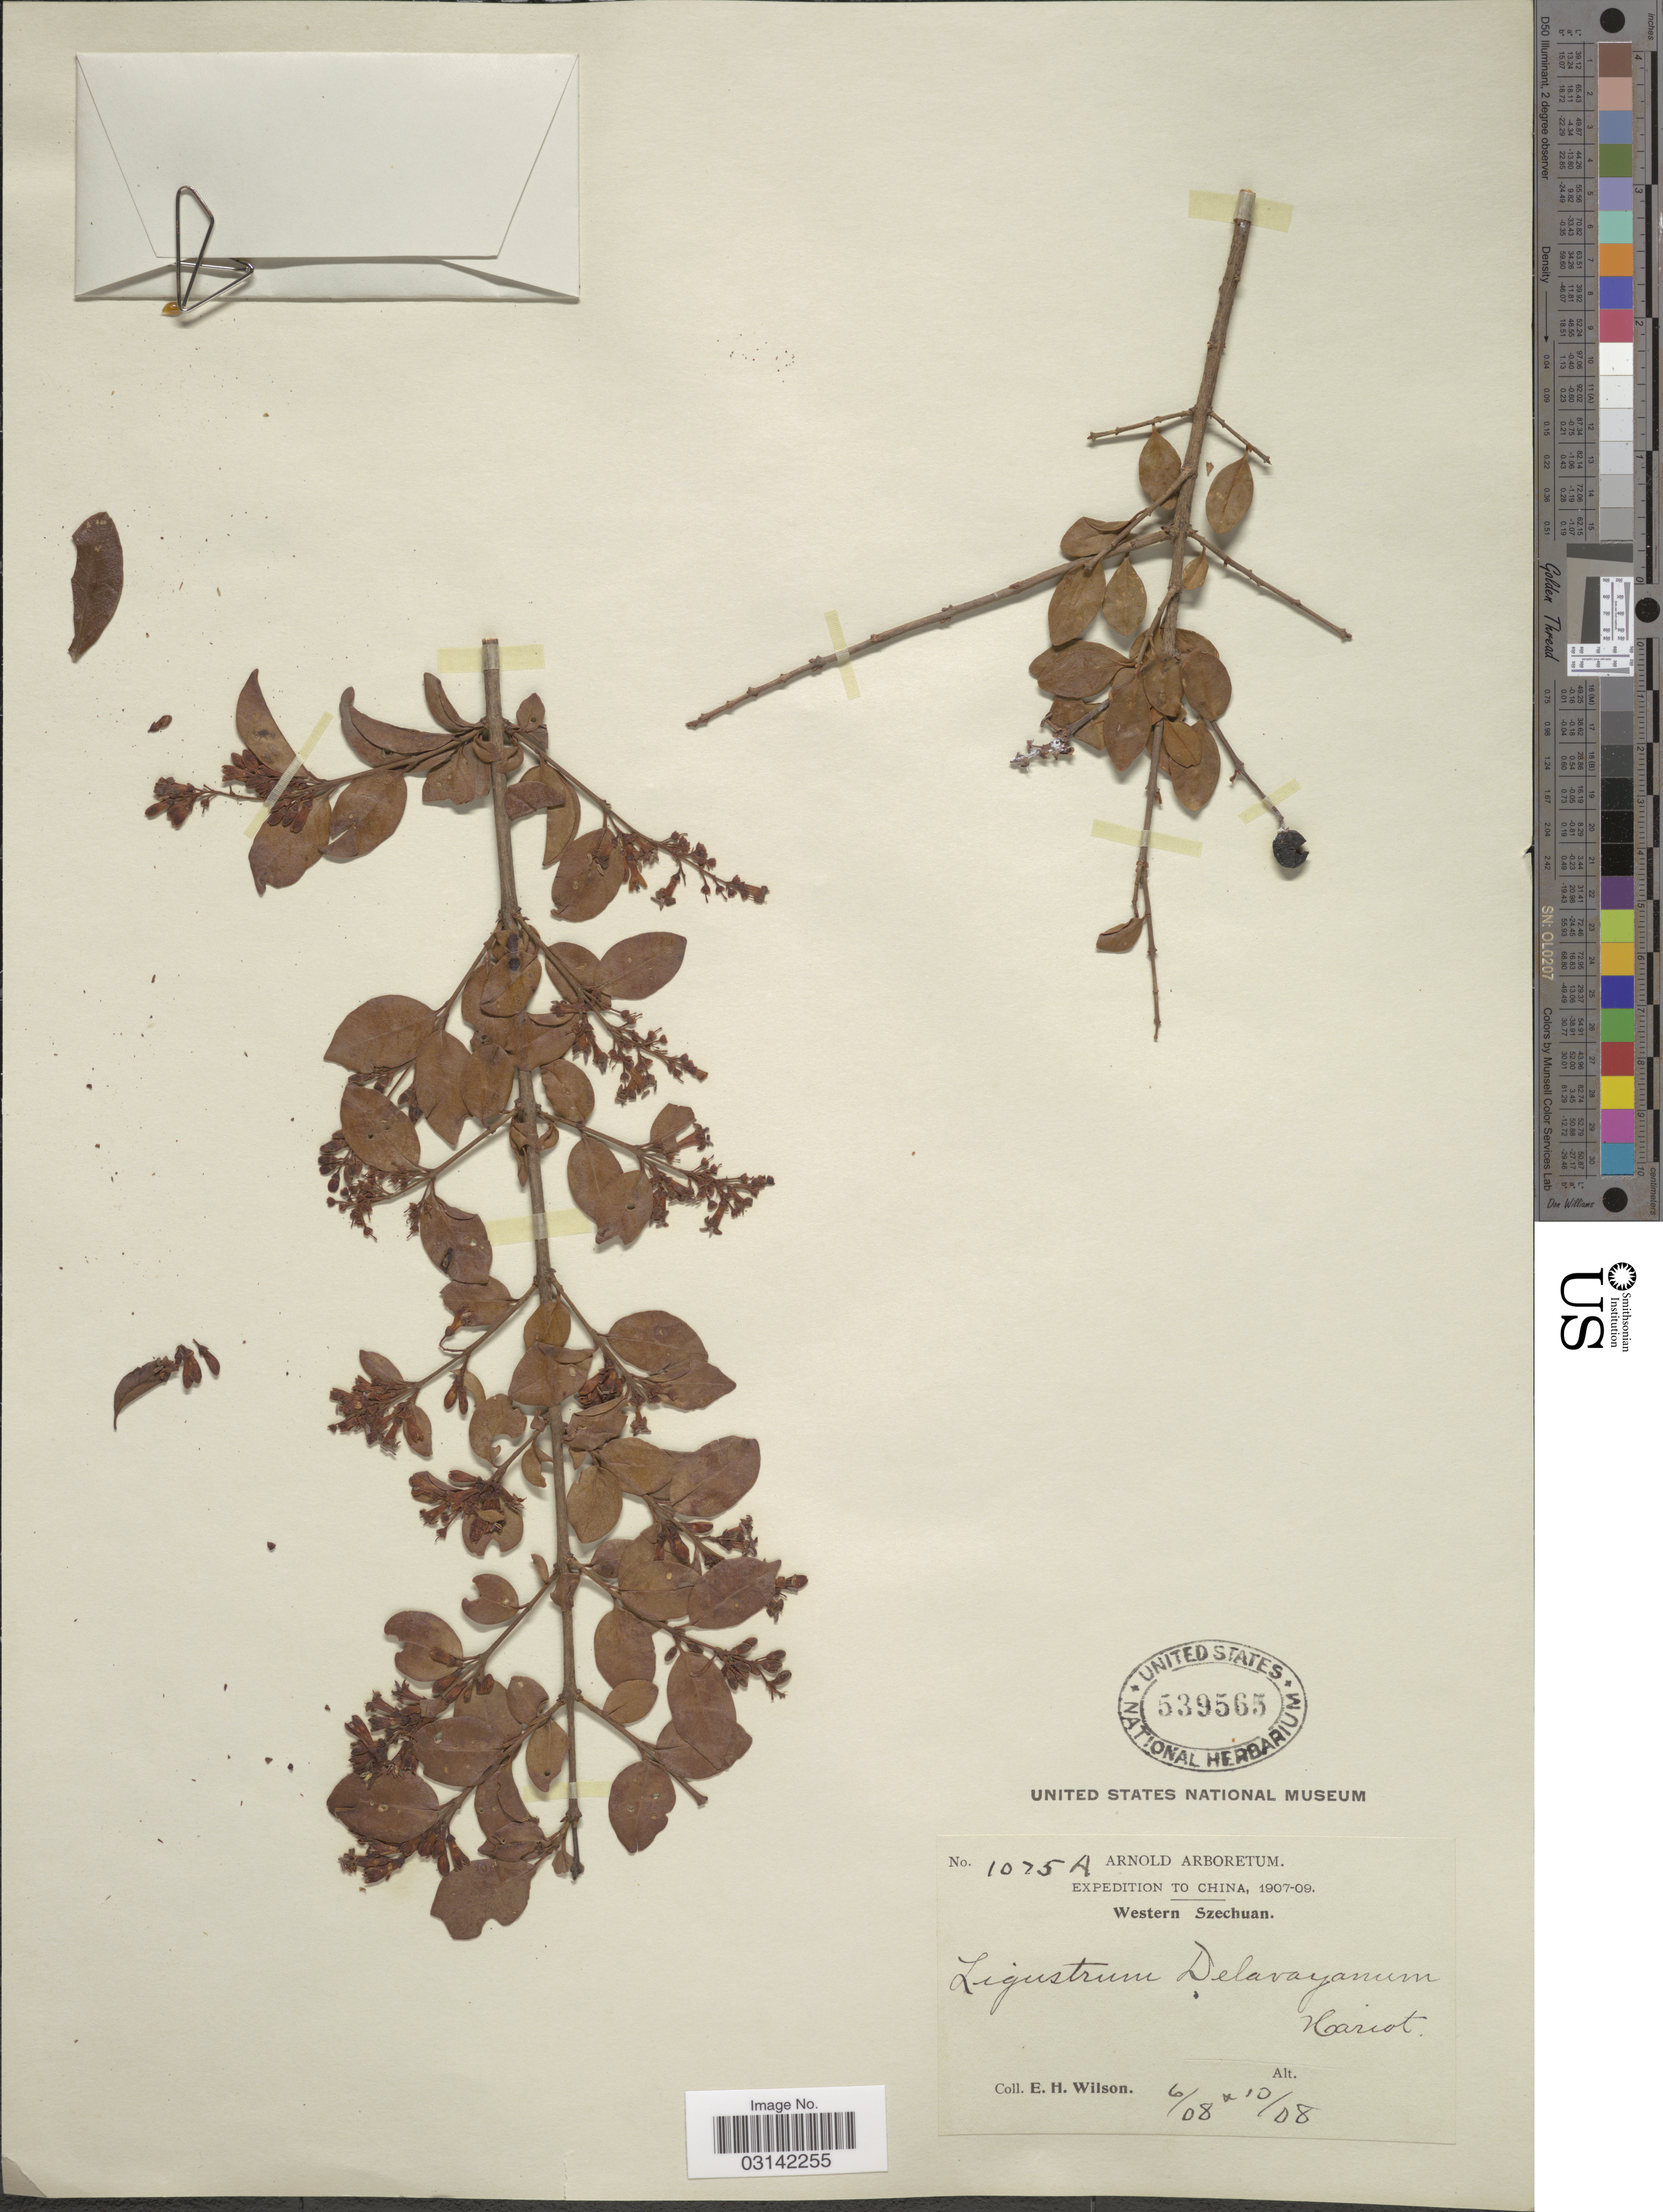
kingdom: Plantae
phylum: Tracheophyta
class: Magnoliopsida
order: Lamiales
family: Oleaceae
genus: Ligustrum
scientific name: Ligustrum delavayanum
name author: Har.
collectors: E. Wilson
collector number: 1075A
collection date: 1908-06/1908-10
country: China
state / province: Sichuan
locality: Western Szechuan.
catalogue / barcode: US 539565